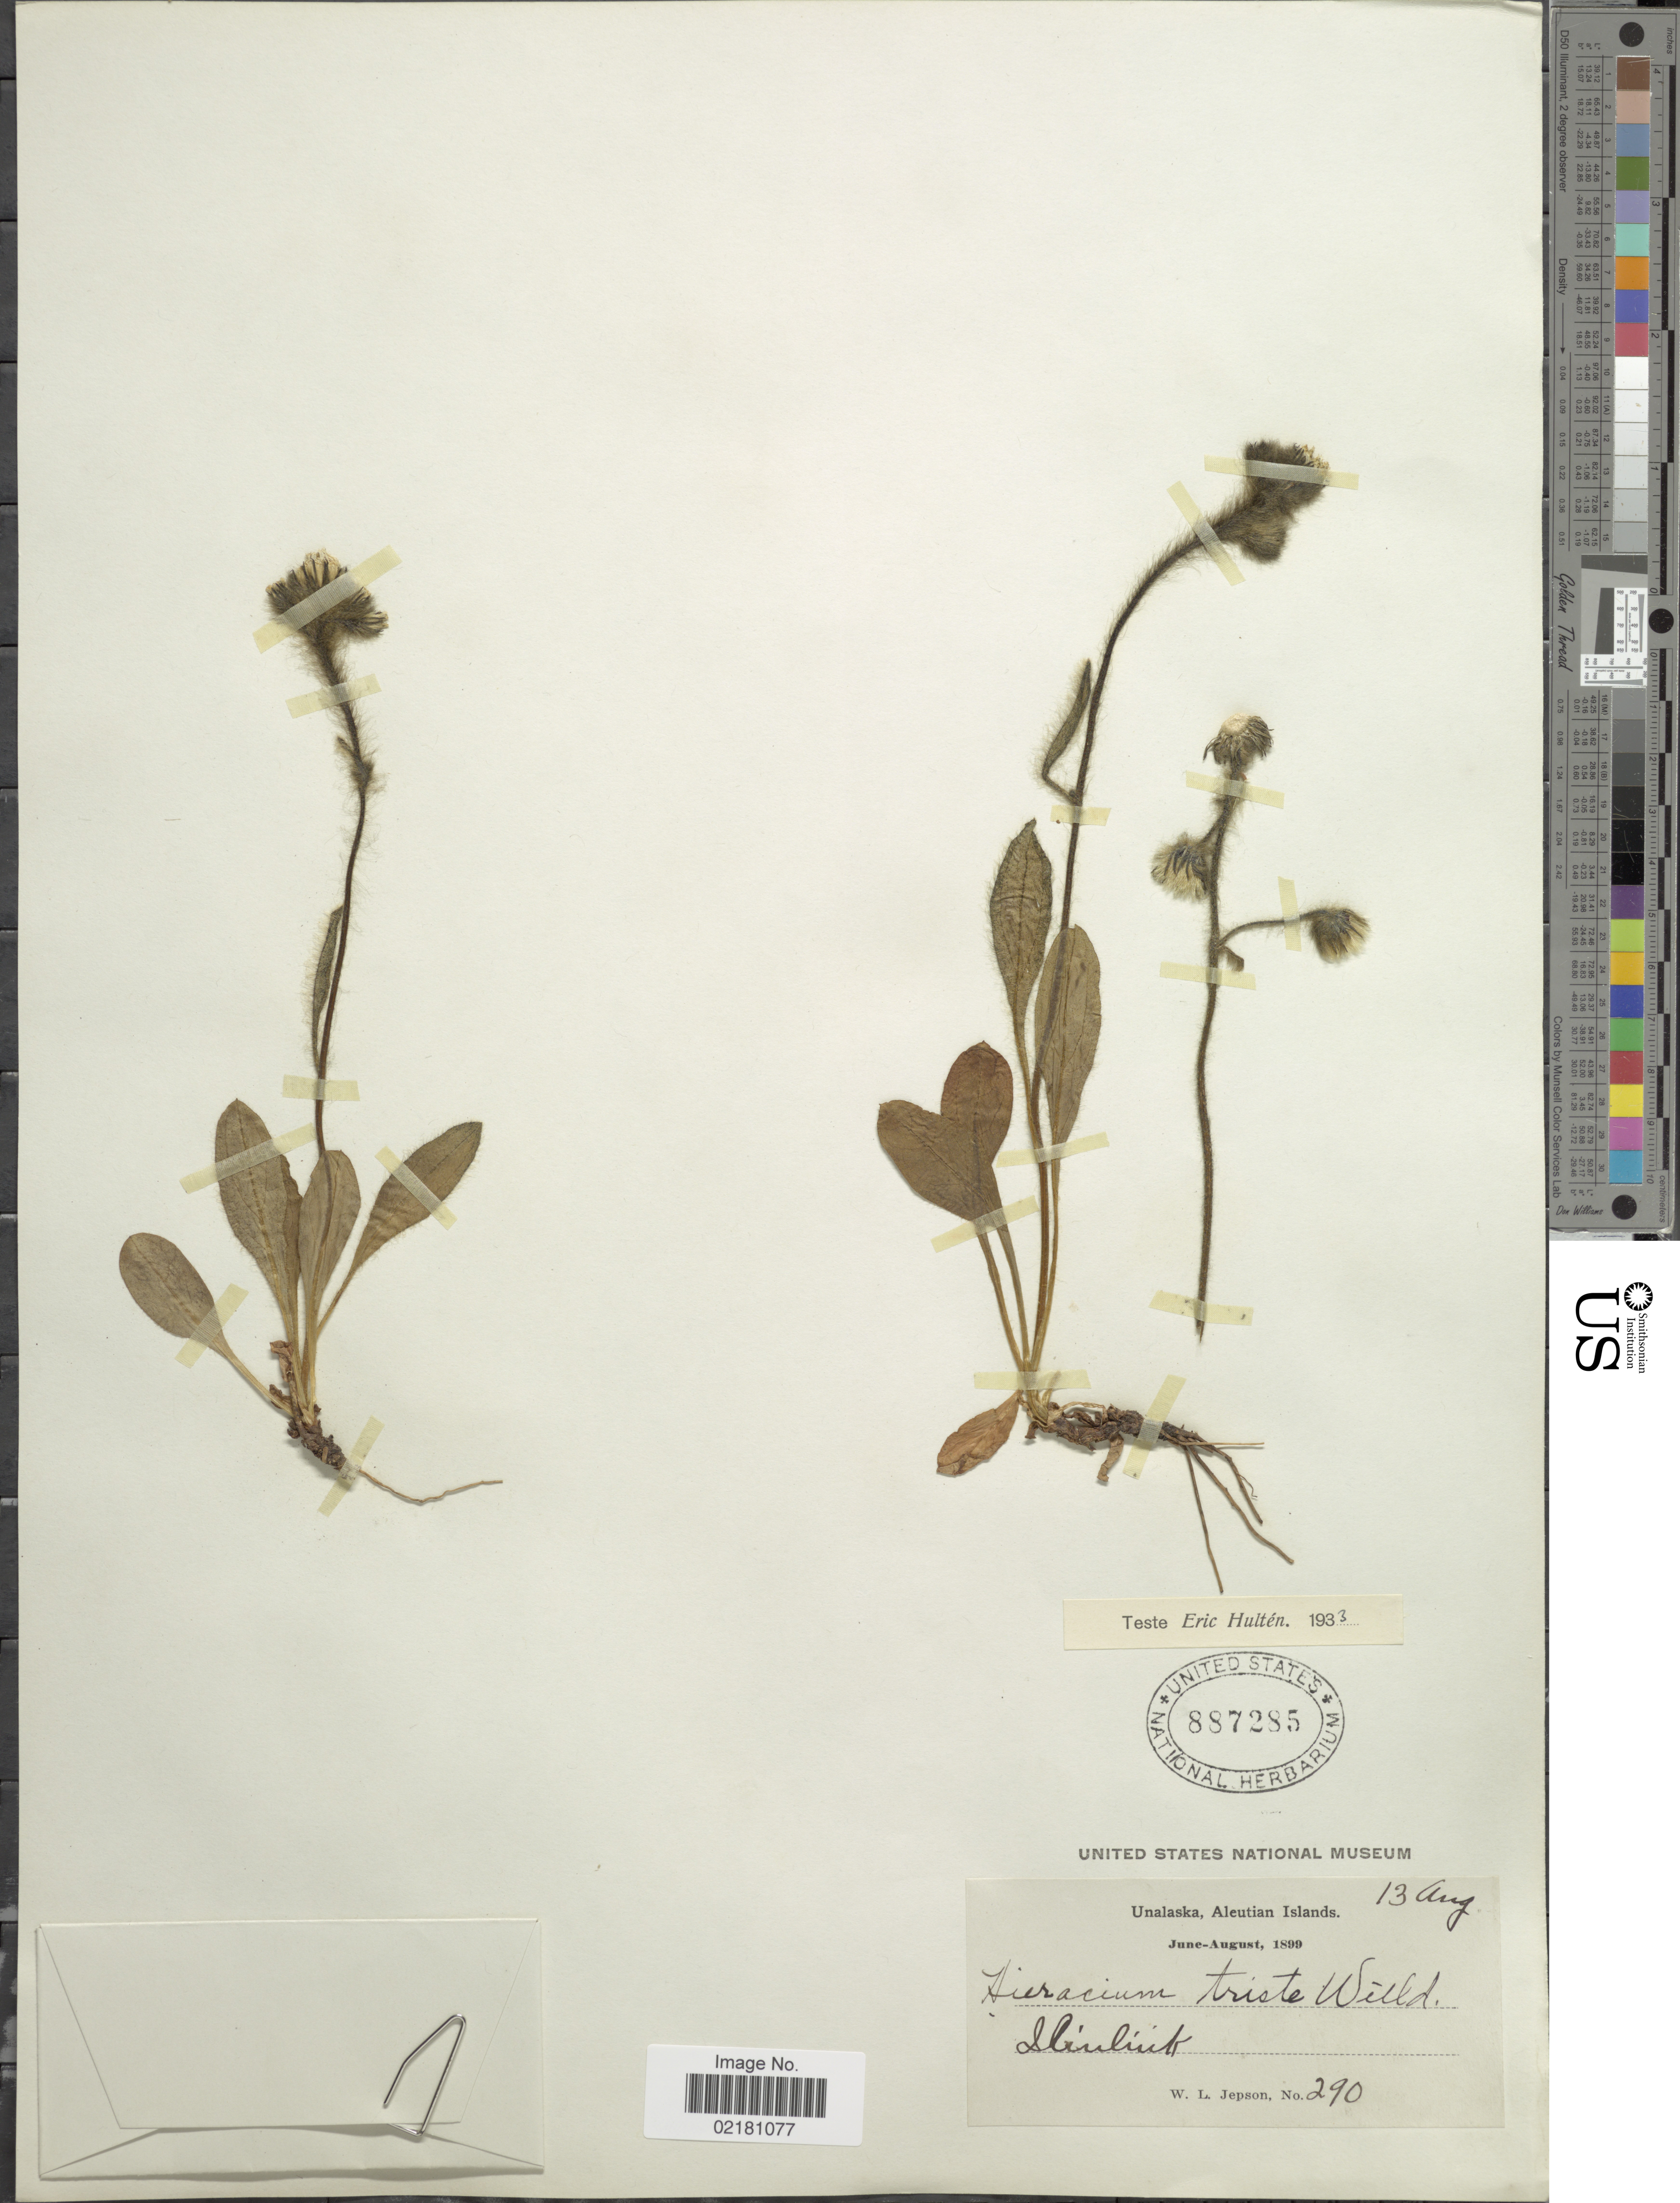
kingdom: Plantae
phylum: Tracheophyta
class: Magnoliopsida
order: Asterales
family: Asteraceae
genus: Hieracium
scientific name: Hieracium triste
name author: Willd. ex Spreng.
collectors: W. L. Jepson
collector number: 290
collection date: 1899-08-13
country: United States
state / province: Alaska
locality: Unalaska, Aleutian Islands. Iliulink.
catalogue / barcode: US 887285